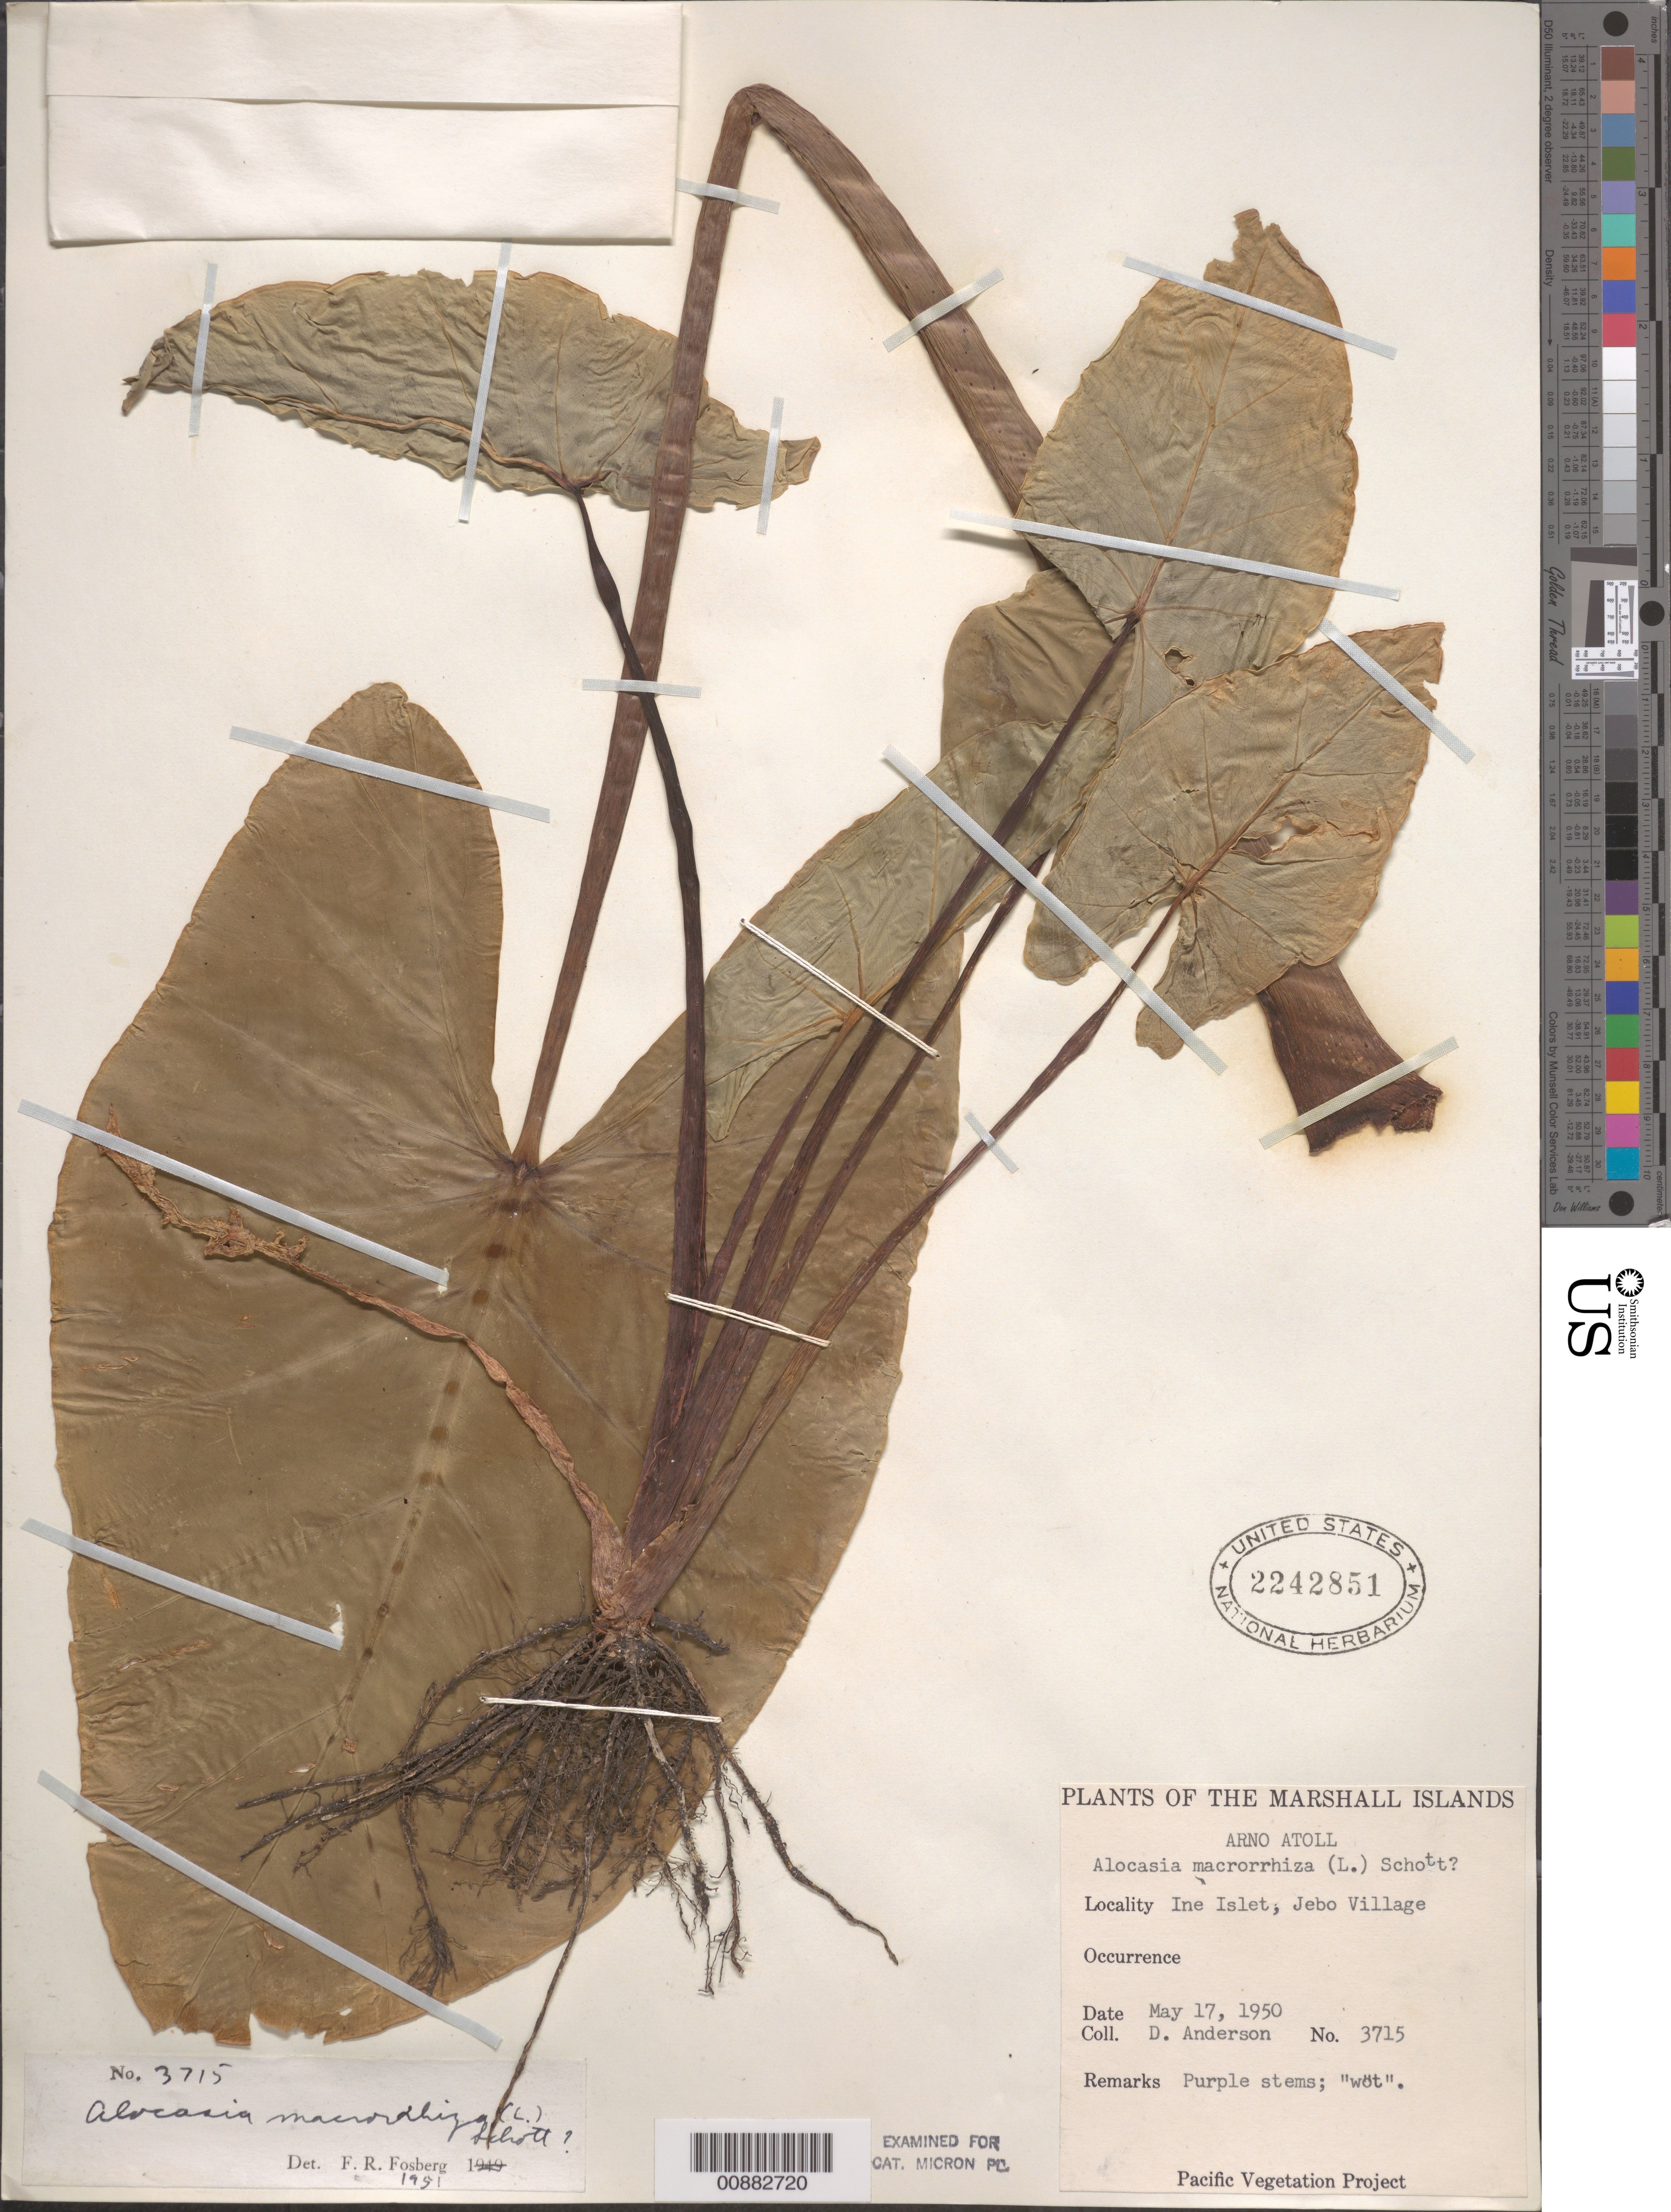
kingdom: Plantae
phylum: Tracheophyta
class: Liliopsida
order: Alismatales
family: Araceae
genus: Alocasia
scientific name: Alocasia macrorrhizos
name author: (L.) G. Don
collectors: D. Anderson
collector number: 3715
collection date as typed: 17 May 1950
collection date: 1950-05-17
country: Marshall Islands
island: Arno Atoll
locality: Ine Islet, Jebo Village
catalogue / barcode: US 2242851